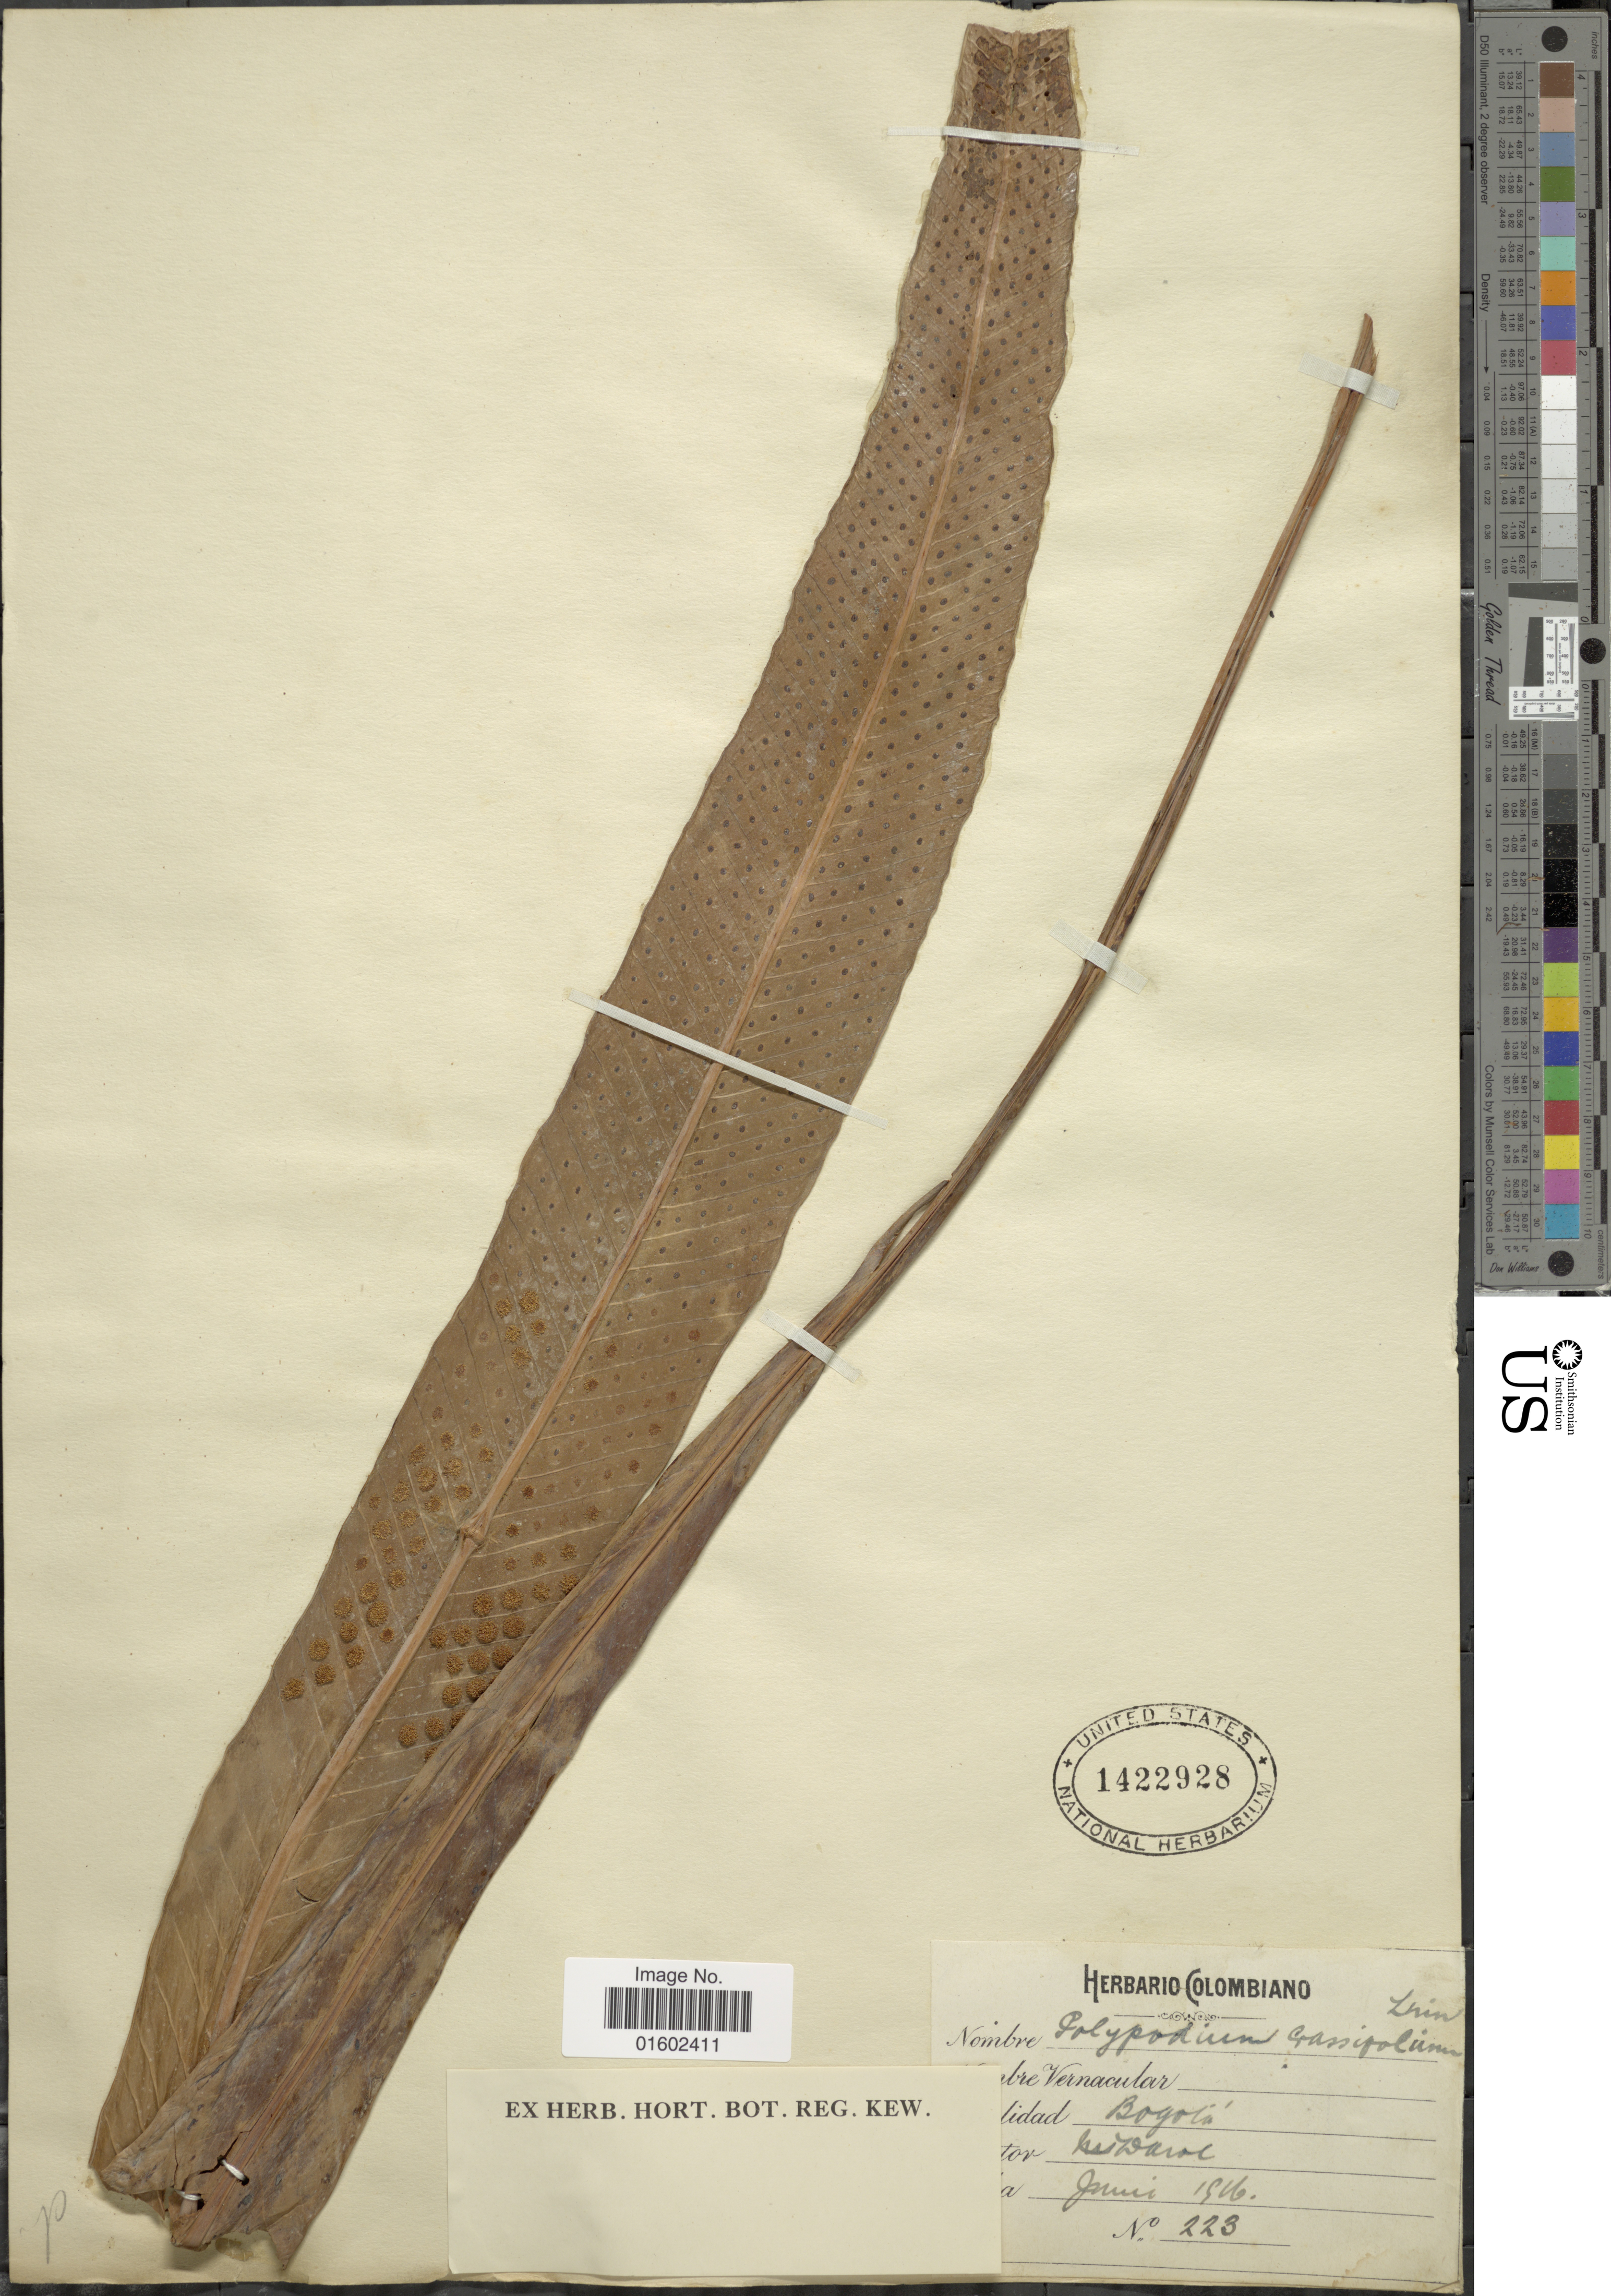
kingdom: Plantae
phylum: Tracheophyta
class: Polypodiopsida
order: Polypodiales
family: Polypodiaceae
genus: Niphidium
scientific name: Niphidium crassifolium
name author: (L.) Lellinger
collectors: M. T. Dawe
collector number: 223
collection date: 1916-01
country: Colombia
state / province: Bogota D.C.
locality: Bogota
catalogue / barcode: US 1422928